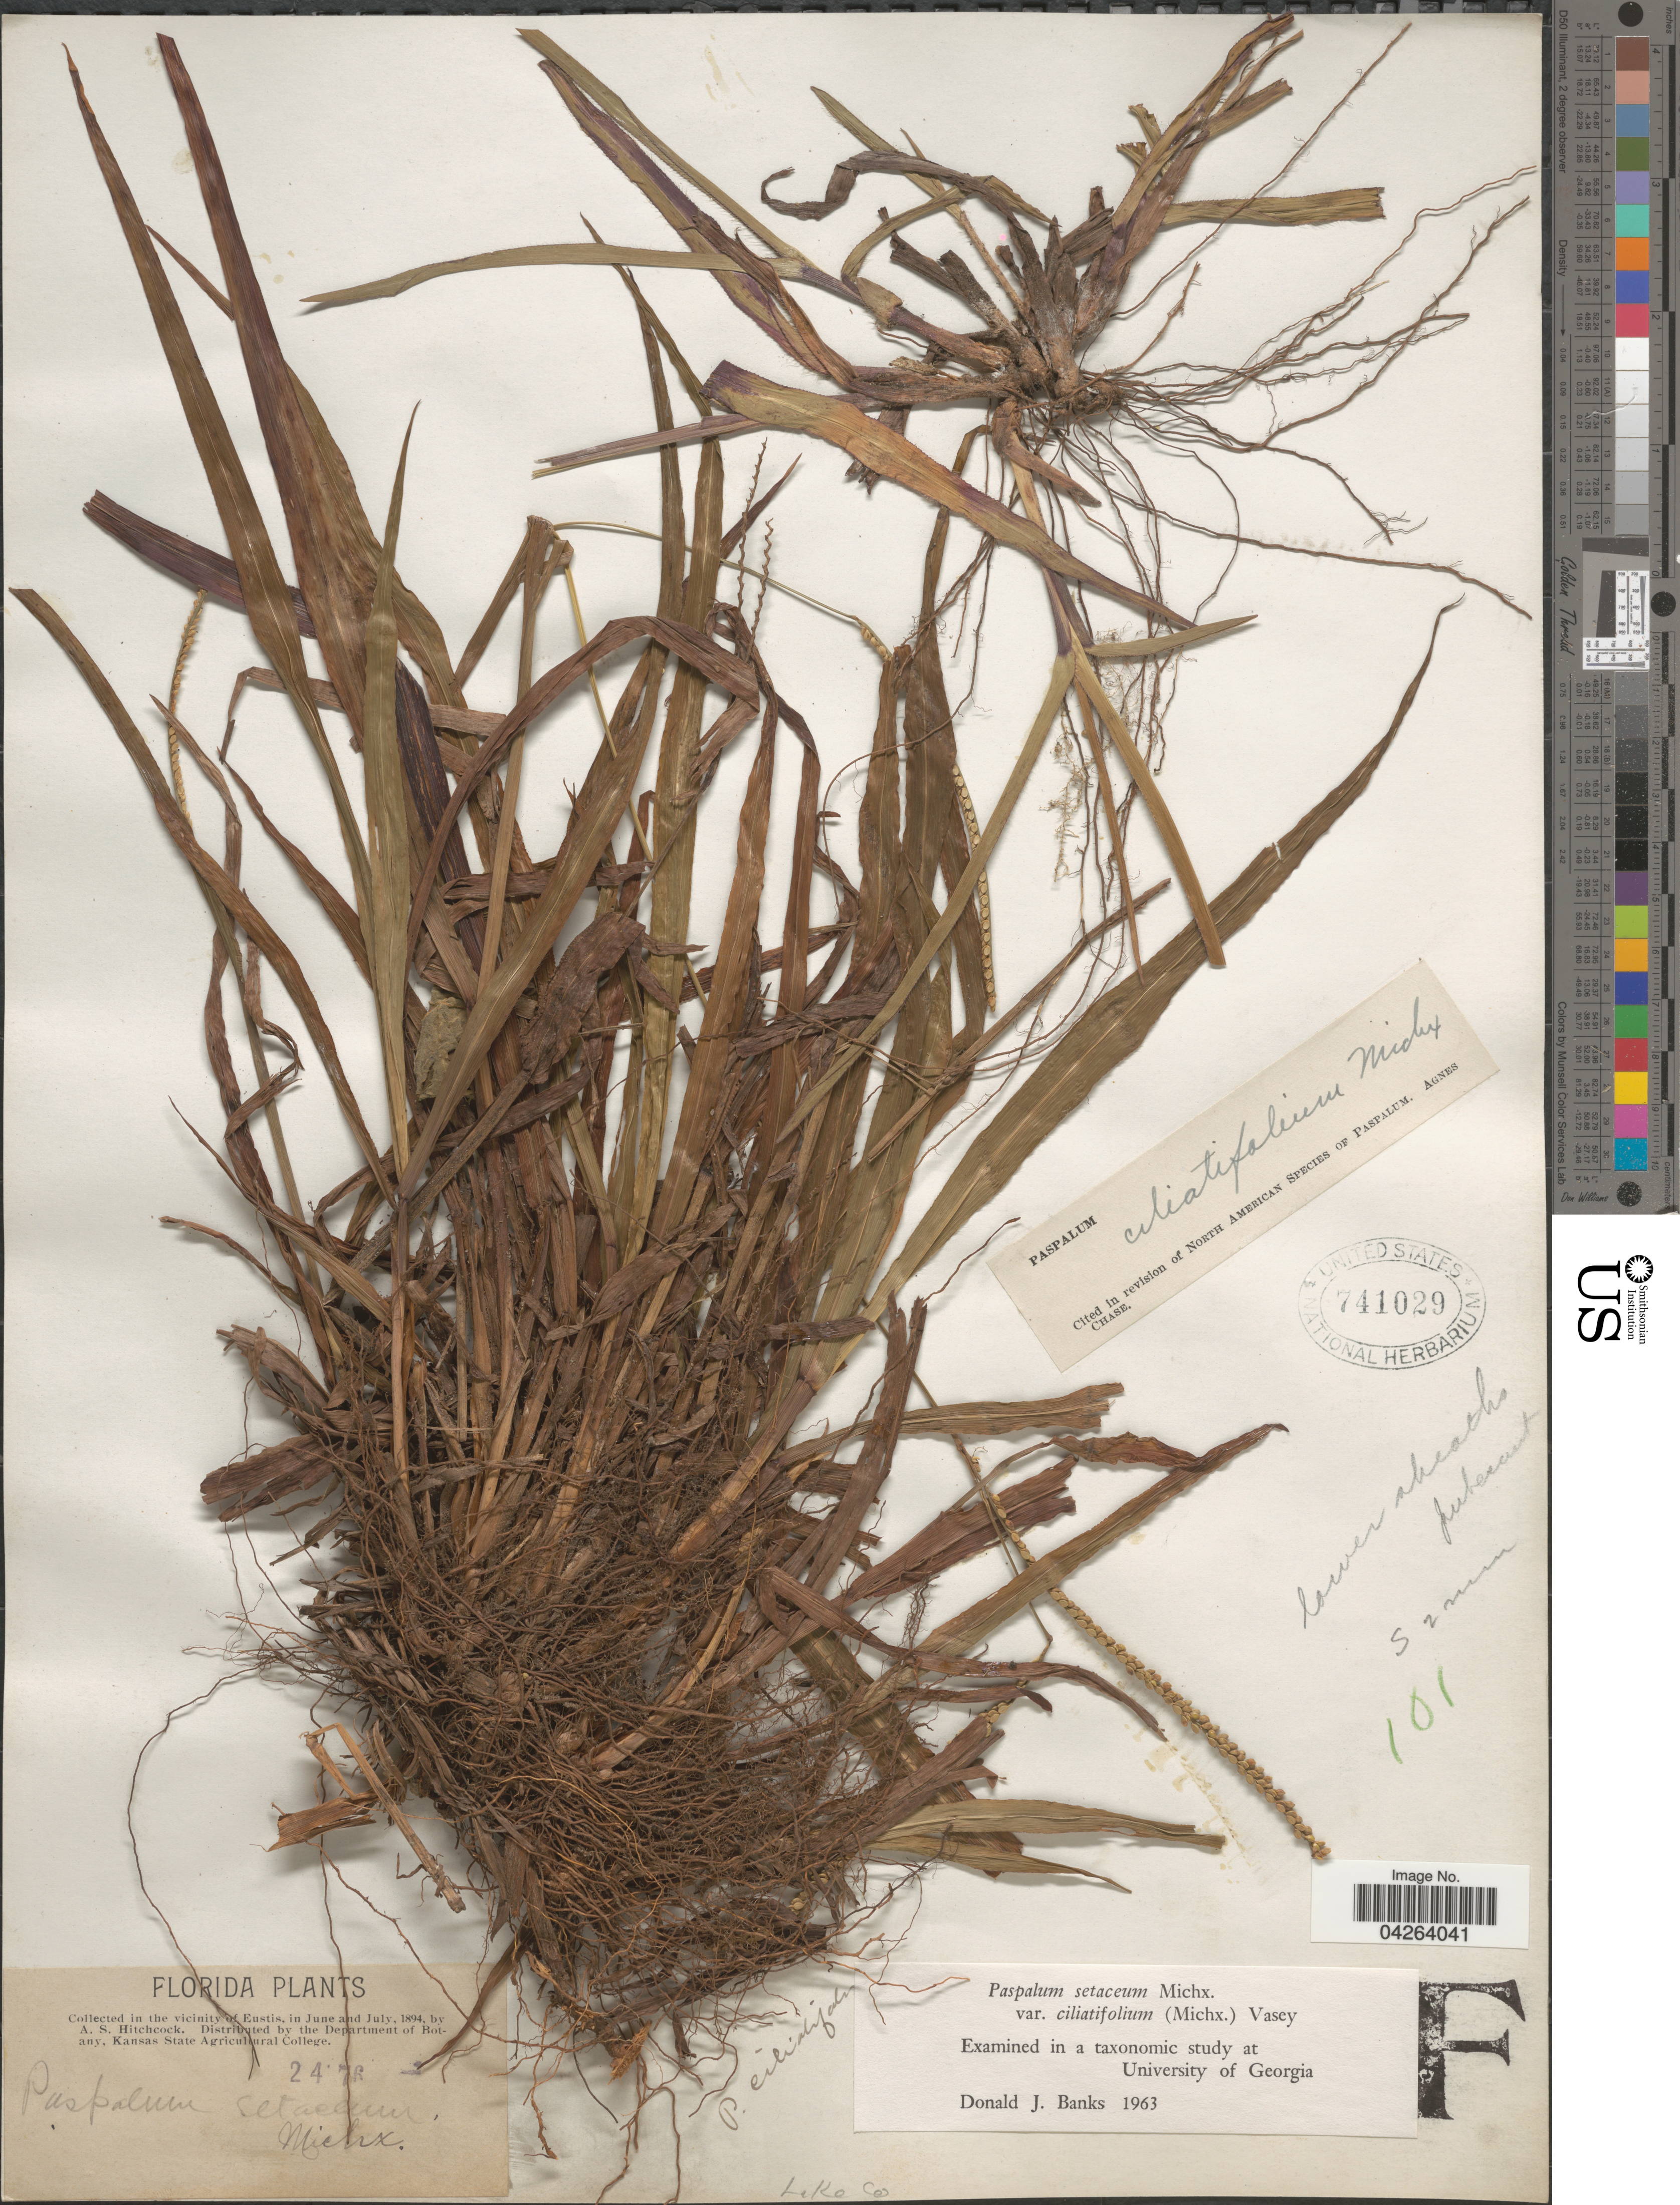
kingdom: Plantae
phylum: Tracheophyta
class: Liliopsida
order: Poales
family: Poaceae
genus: Paspalum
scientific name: Paspalum setaceum var. ciliatifolium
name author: (Michx.) Vasey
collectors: A. S. Hitchcock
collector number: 2476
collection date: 1894-06/1894-07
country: United States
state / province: Florida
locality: In the vicinity of Eustis. Lake Co.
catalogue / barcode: US 741029